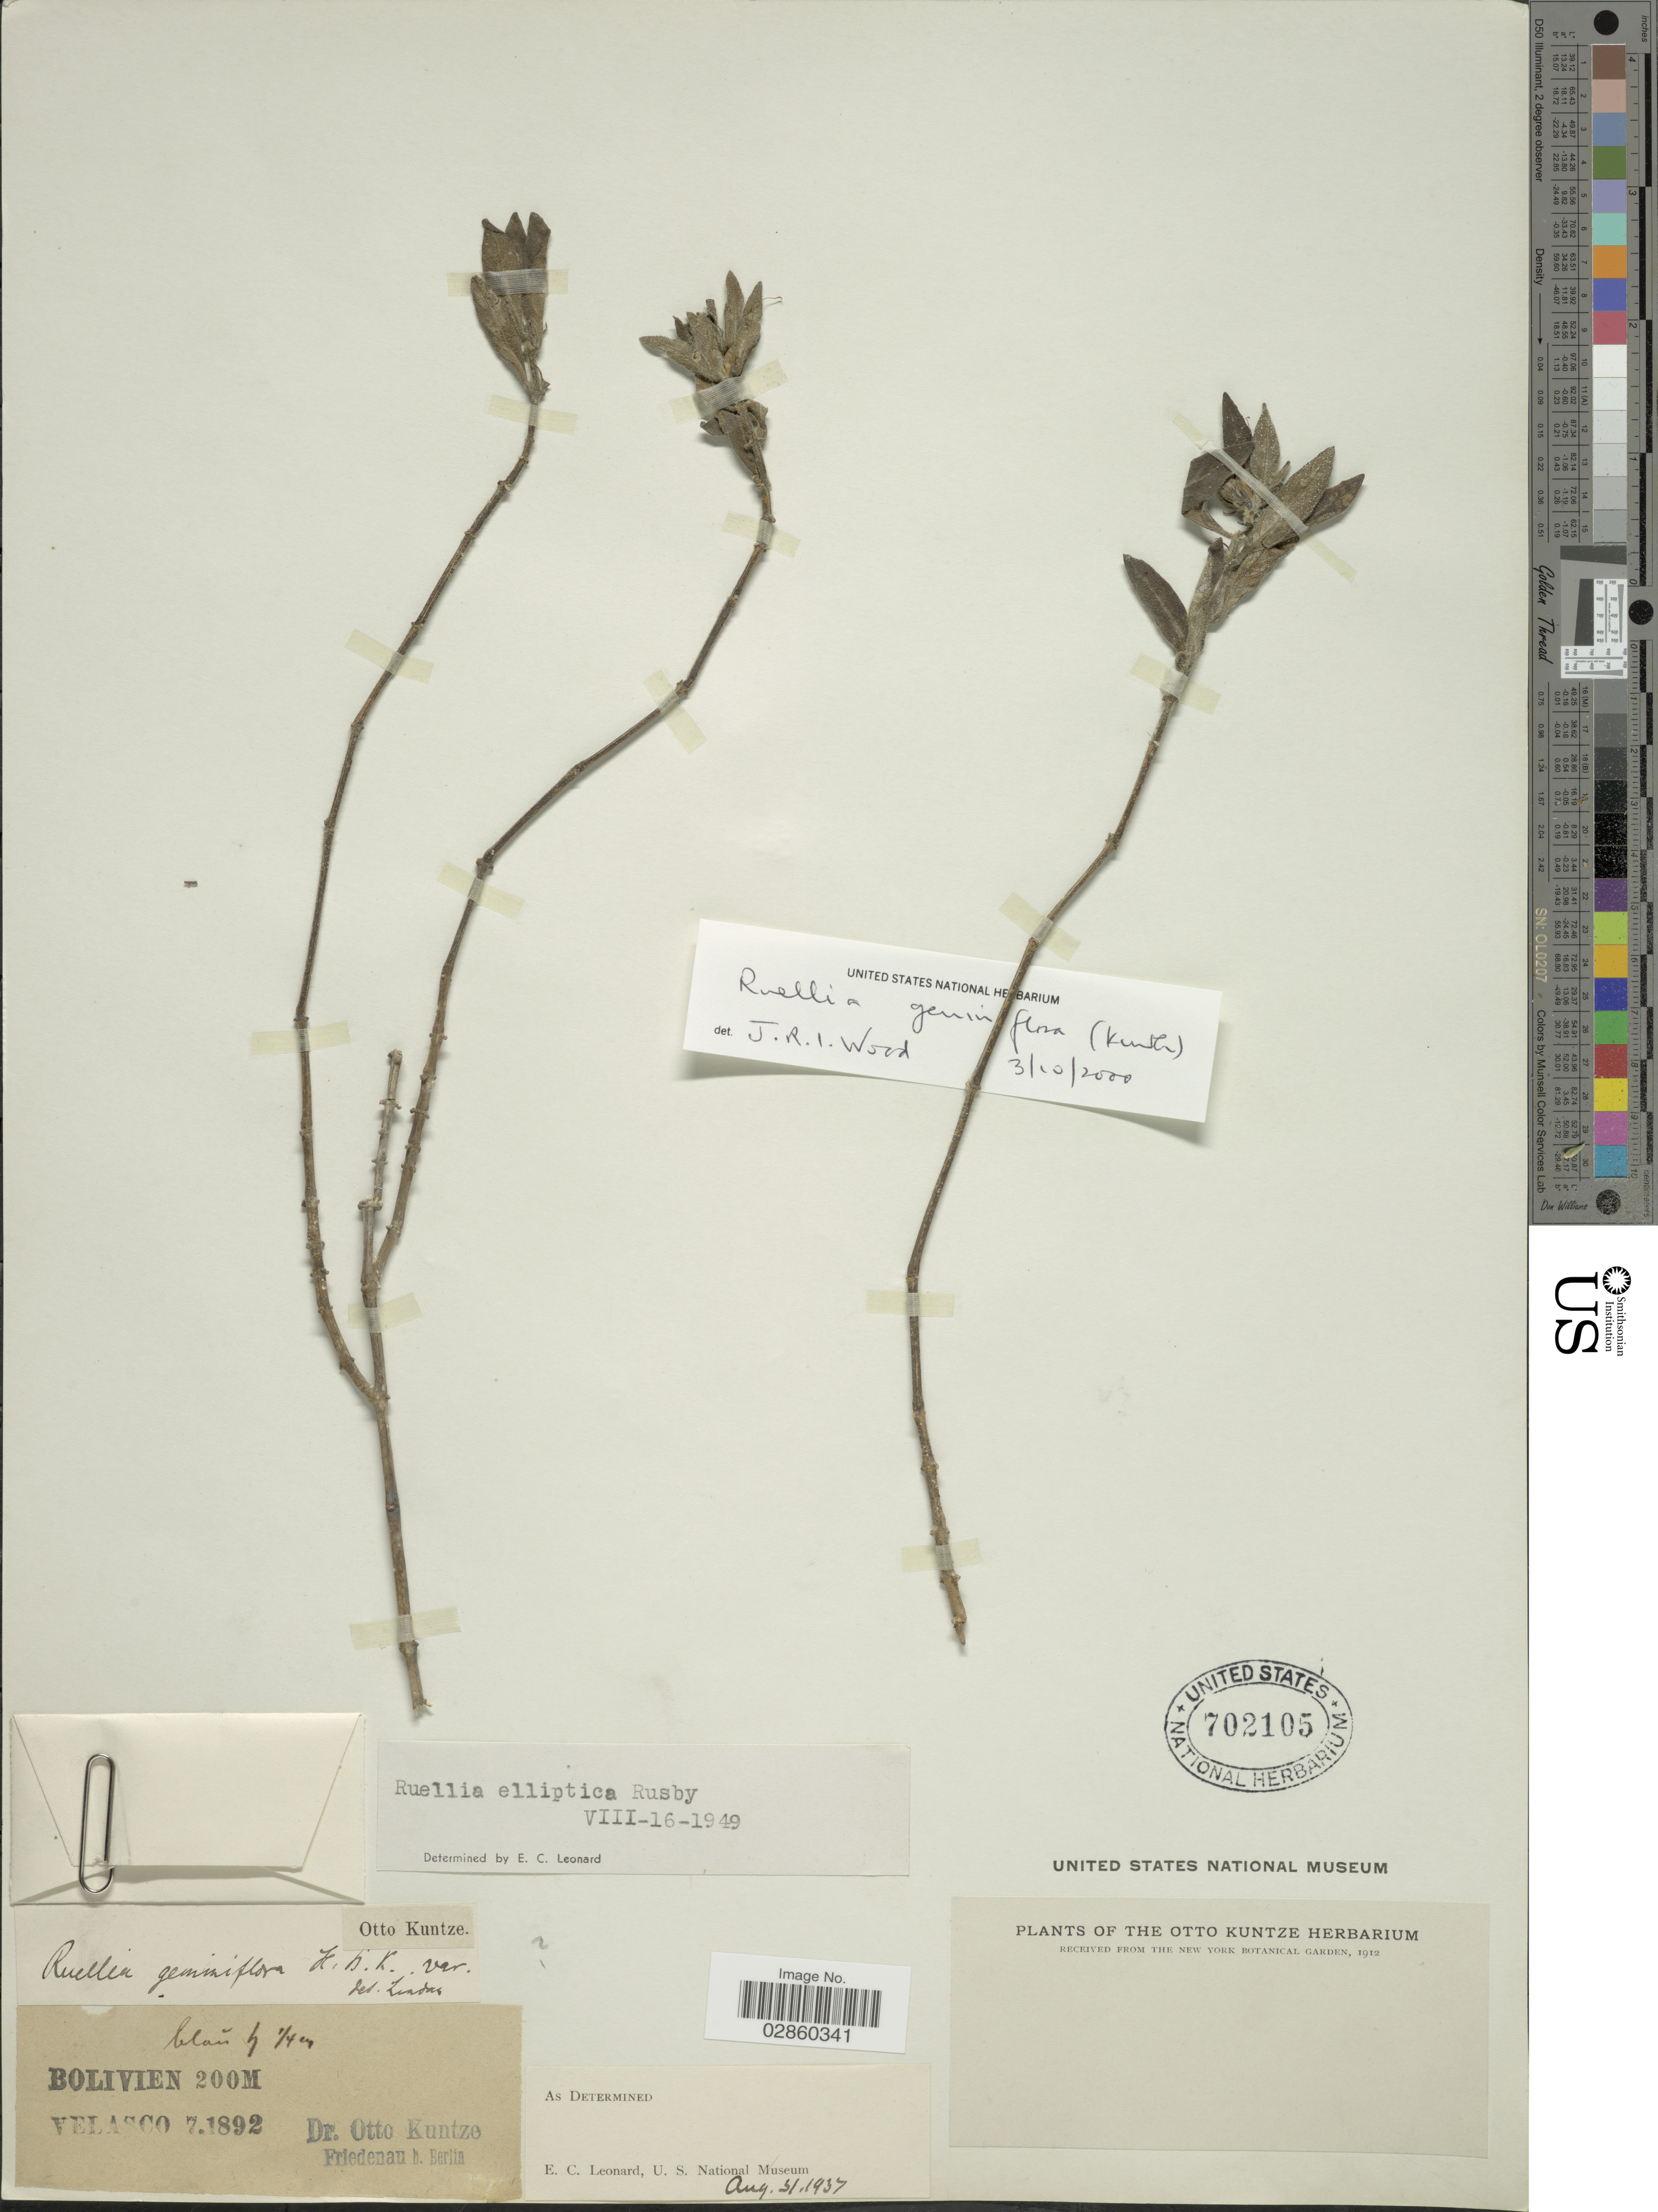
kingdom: Plantae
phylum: Tracheophyta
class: Magnoliopsida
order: Lamiales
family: Acanthaceae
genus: Ruellia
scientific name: Ruellia geminiflora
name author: Kunth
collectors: C.E.O. Kuntze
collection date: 1892-07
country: Bolivia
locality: Velasco.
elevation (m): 200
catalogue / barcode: US 702105